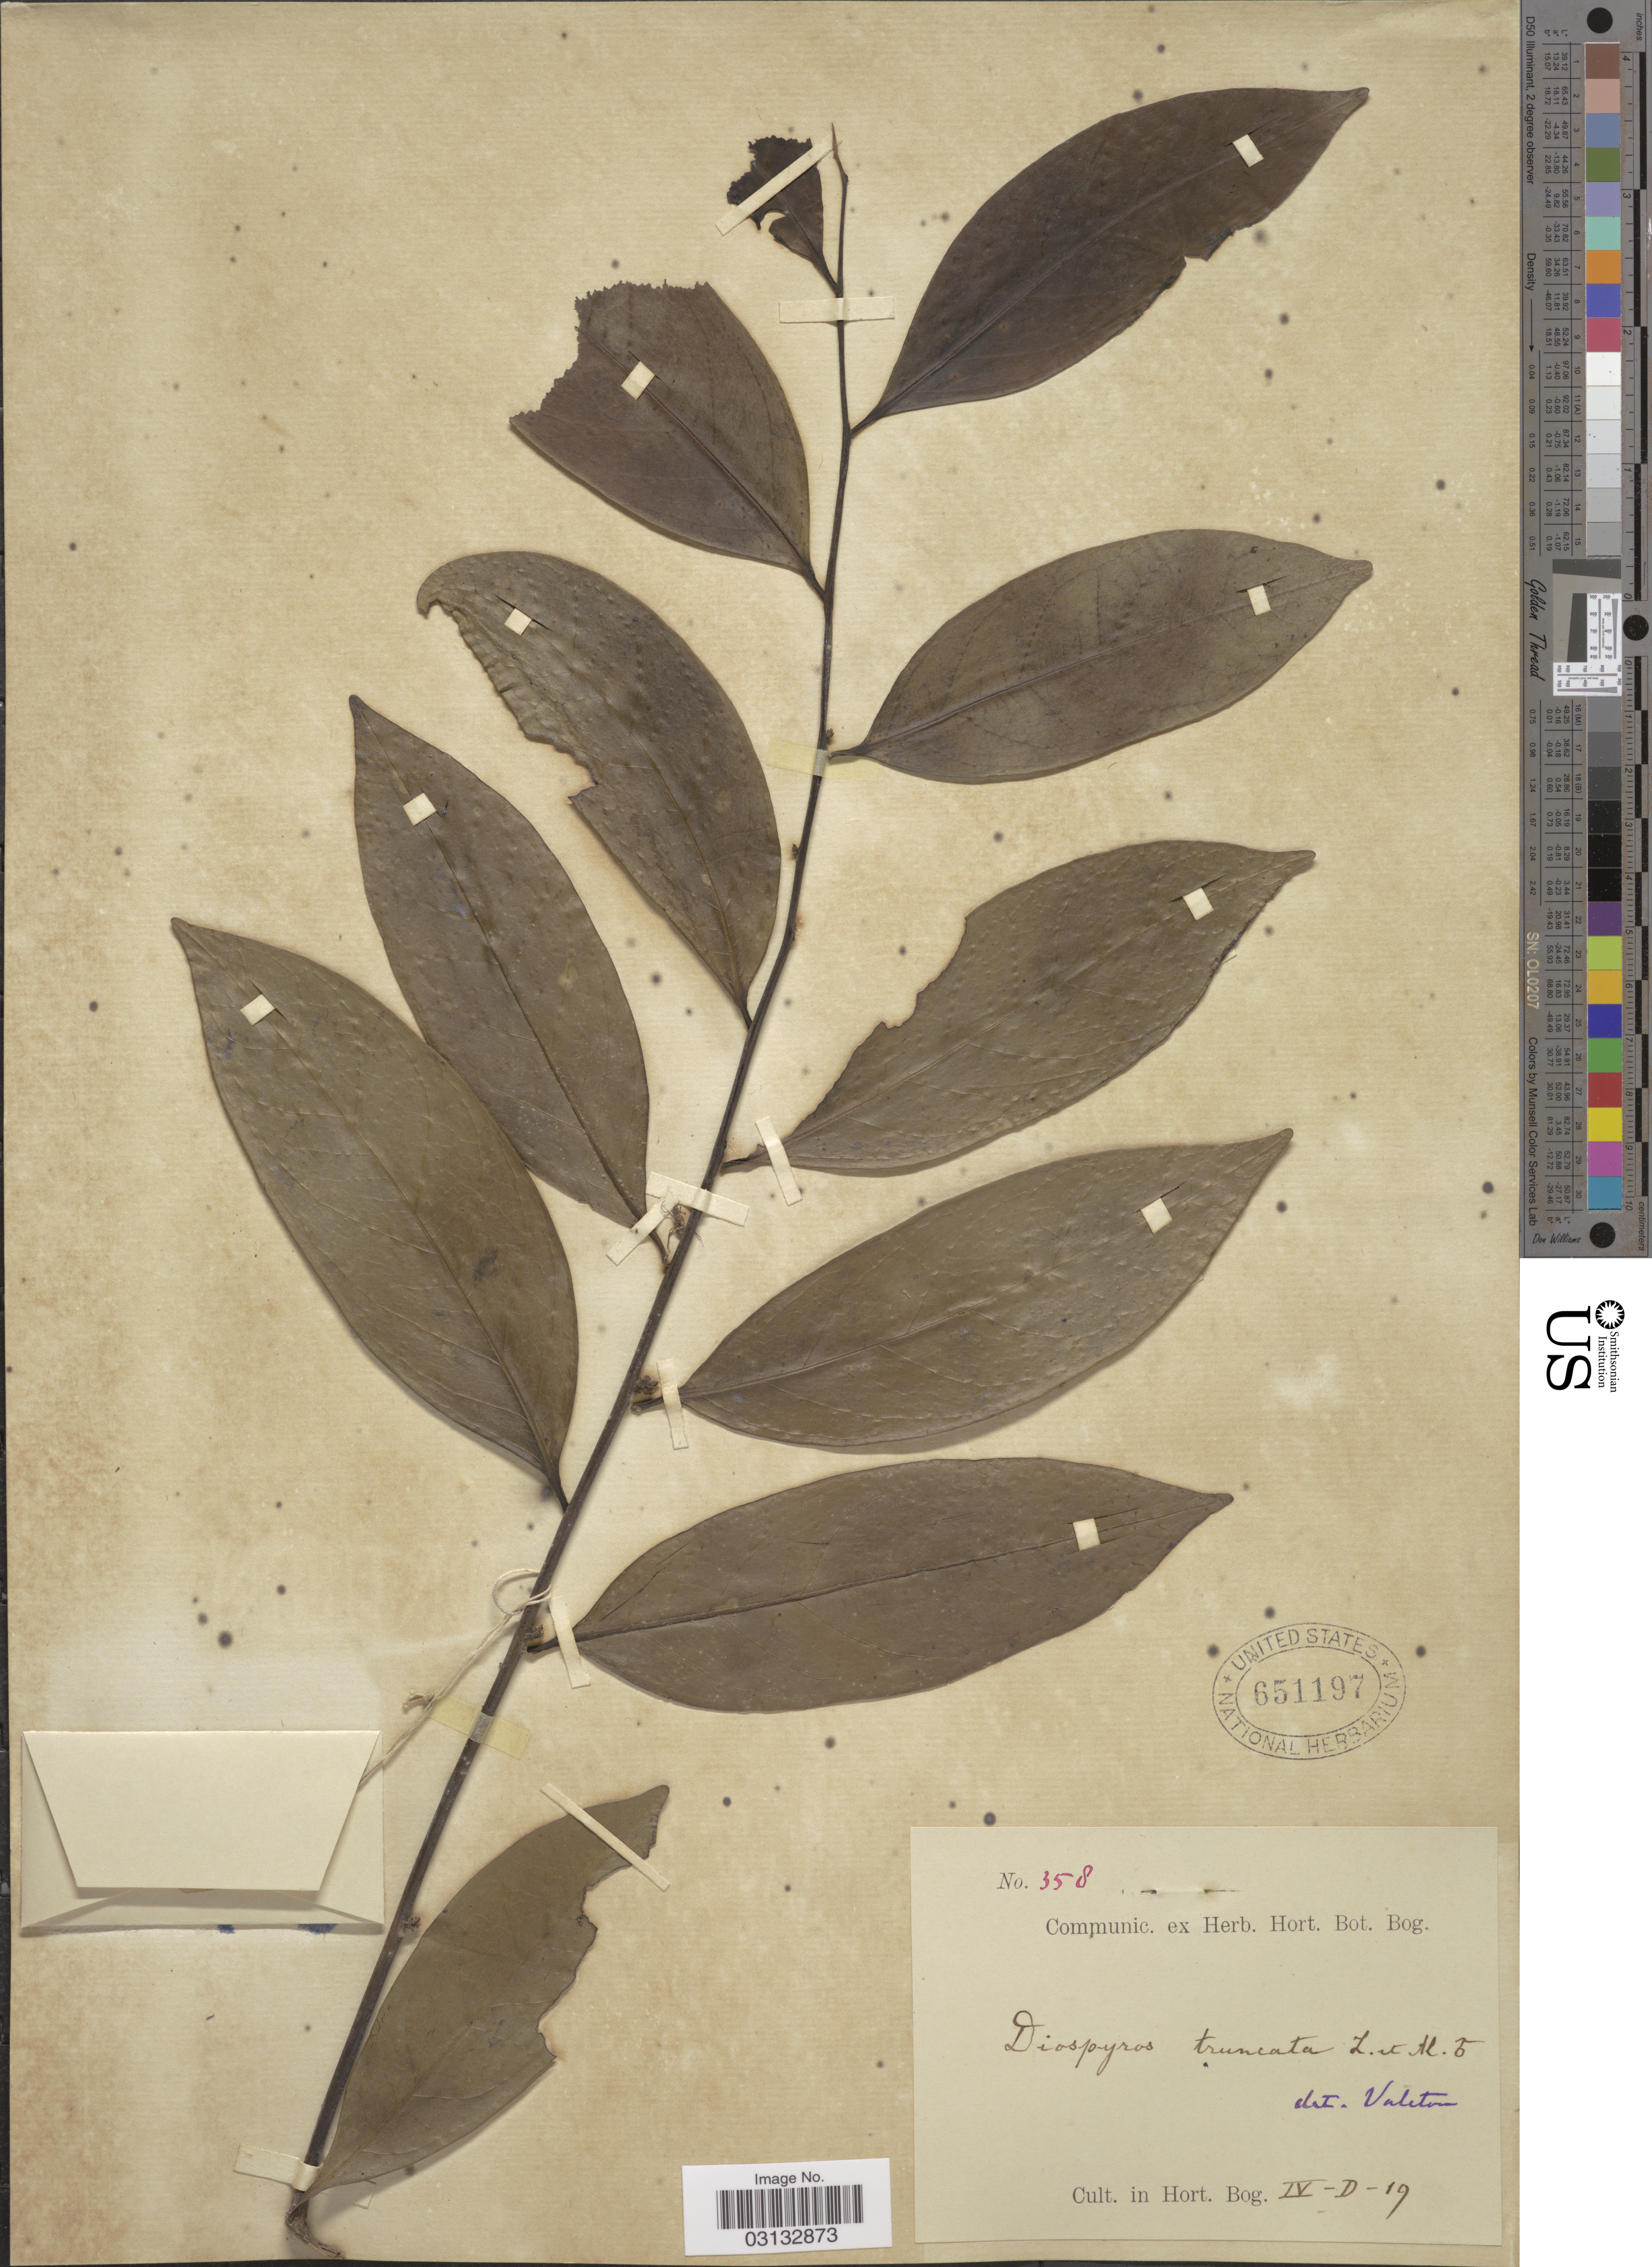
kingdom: Plantae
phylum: Tracheophyta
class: Magnoliopsida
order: Ericales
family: Ebenaceae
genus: Diospyros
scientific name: Diospyros truncata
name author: Zoll. & Moritzi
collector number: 358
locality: Cult. in Hort. Bog. IV-D-19.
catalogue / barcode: US 651197